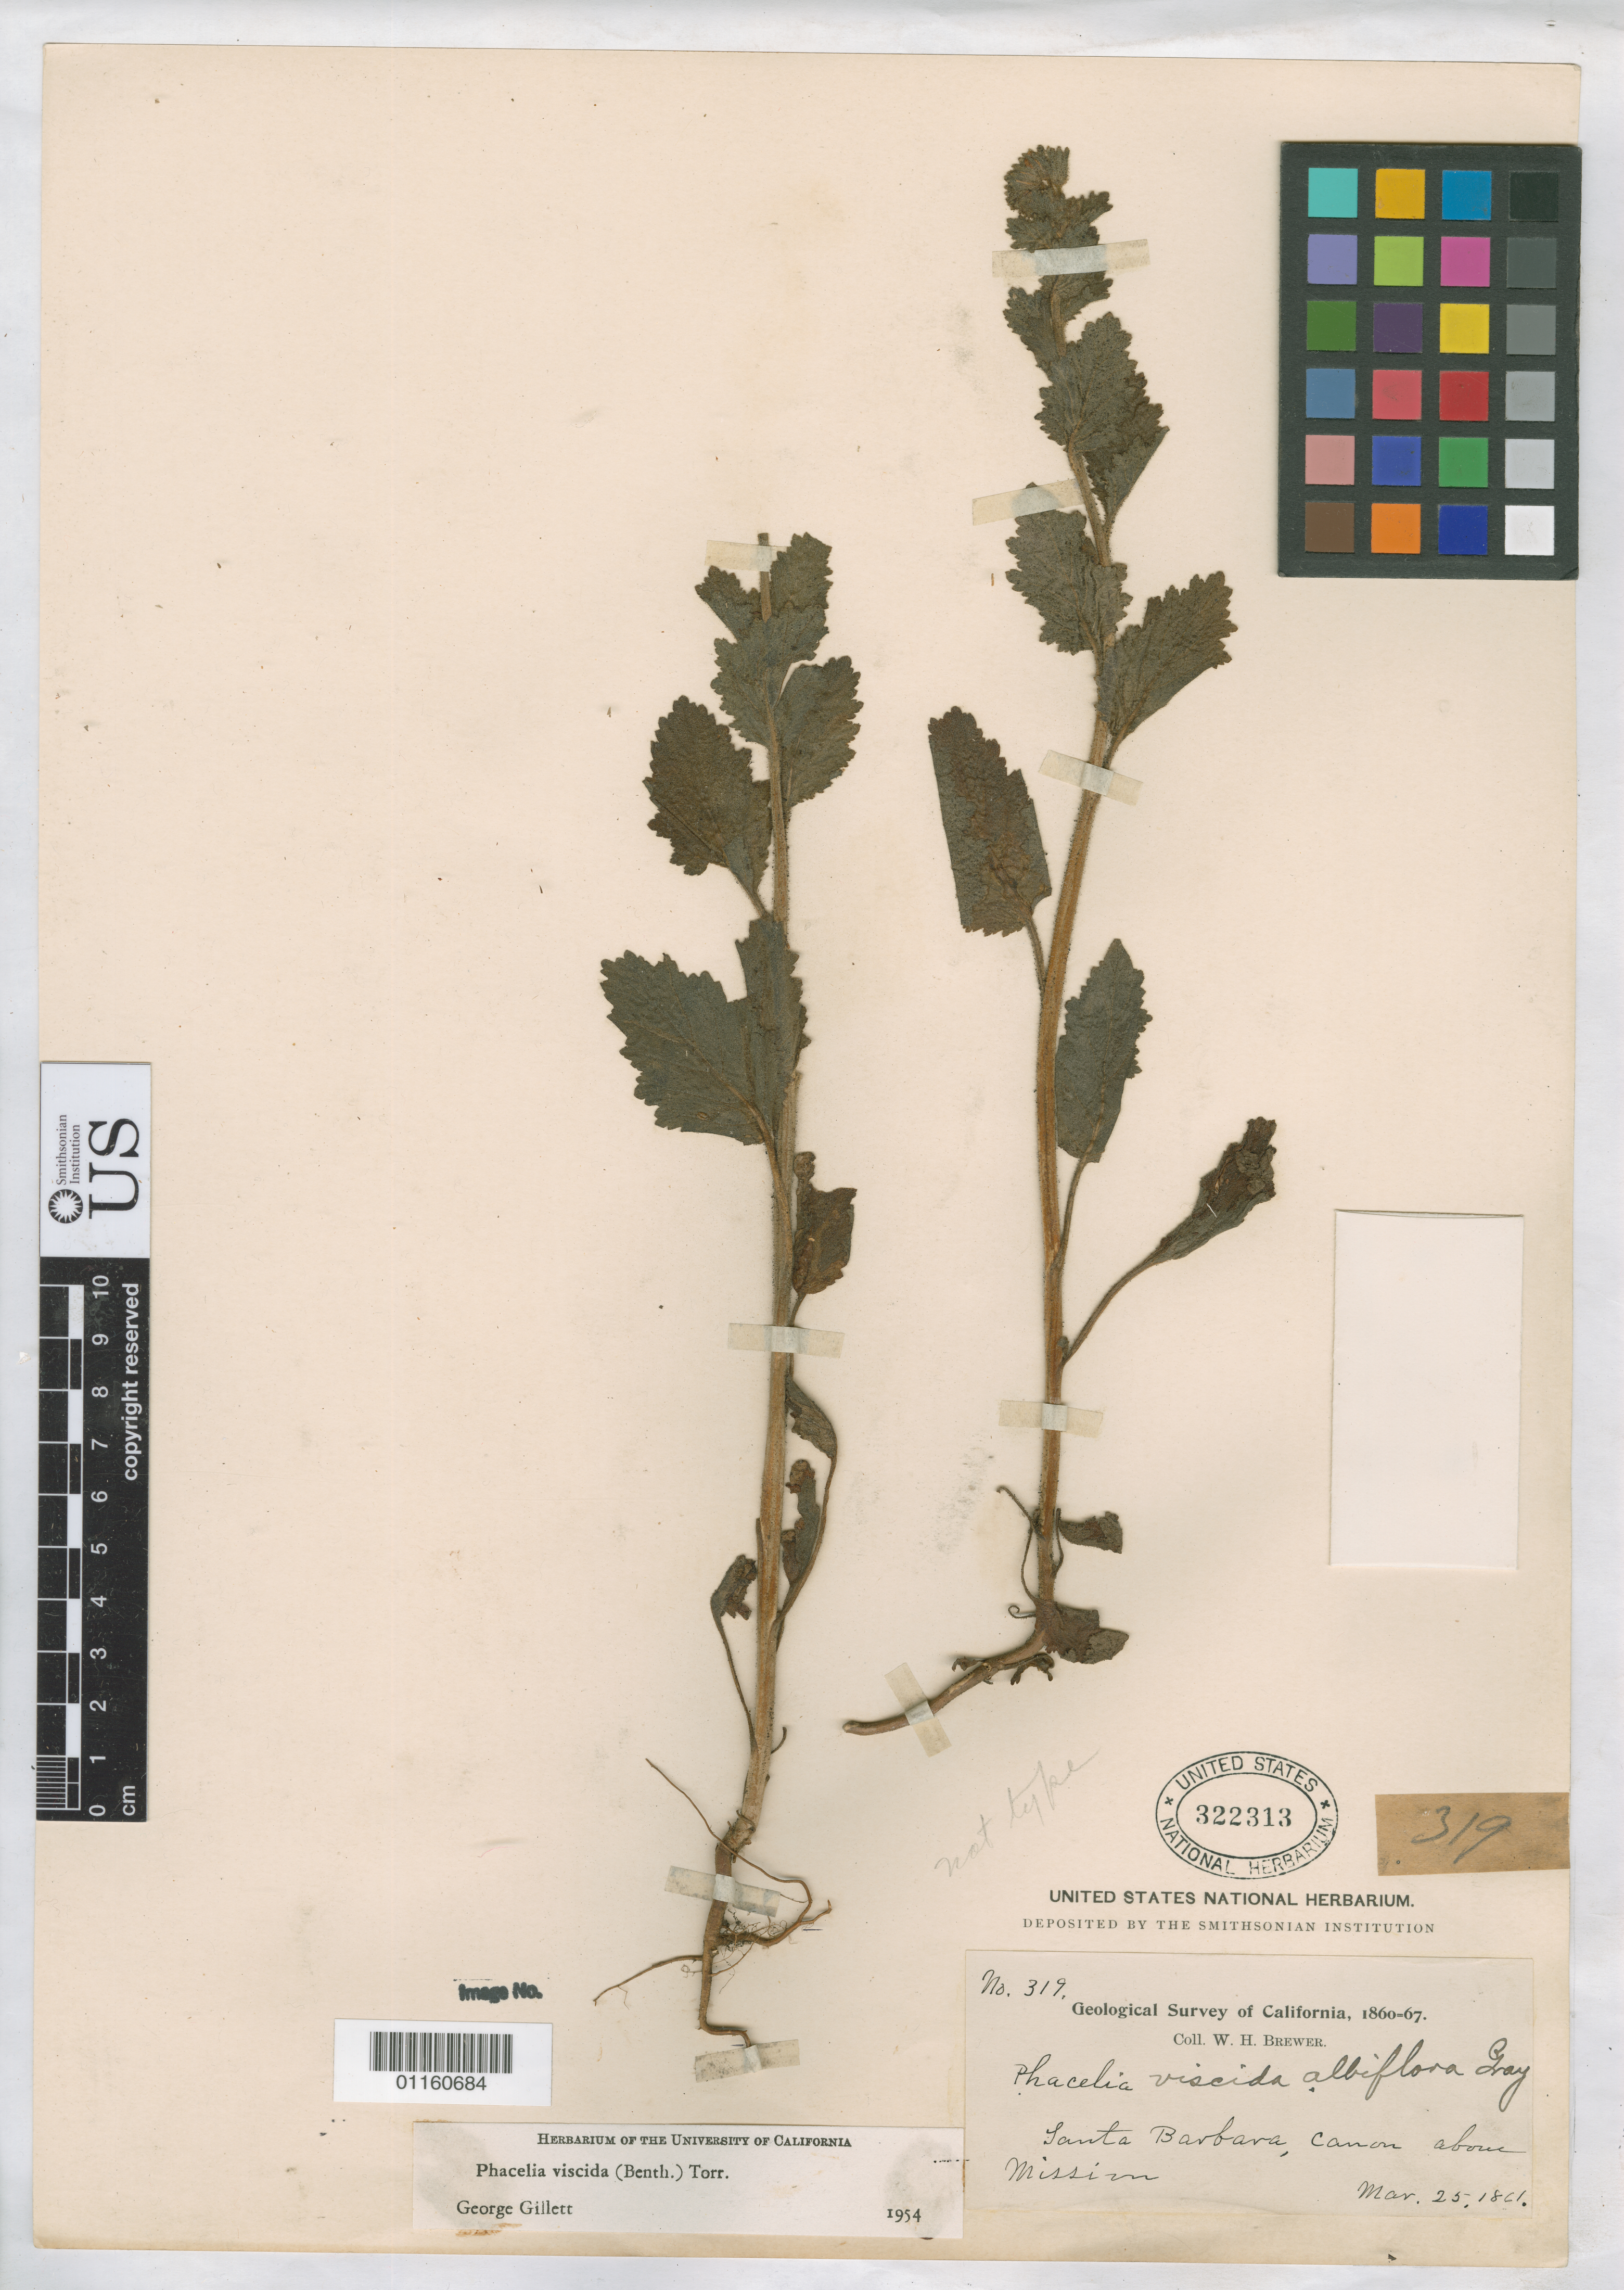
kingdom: Plantae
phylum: Tracheophyta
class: Magnoliopsida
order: Boraginales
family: Hydrophyllaceae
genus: Phacelia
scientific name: Phacelia viscida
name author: (Benth.) Torr.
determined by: Gillett, G. W.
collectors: W. H. Brewer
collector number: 319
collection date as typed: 25 Mar 1861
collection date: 1861-03-25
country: United States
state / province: California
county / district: Santa Barbara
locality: Santa Barbara, Canyon above [Missim]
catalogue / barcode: US 322313